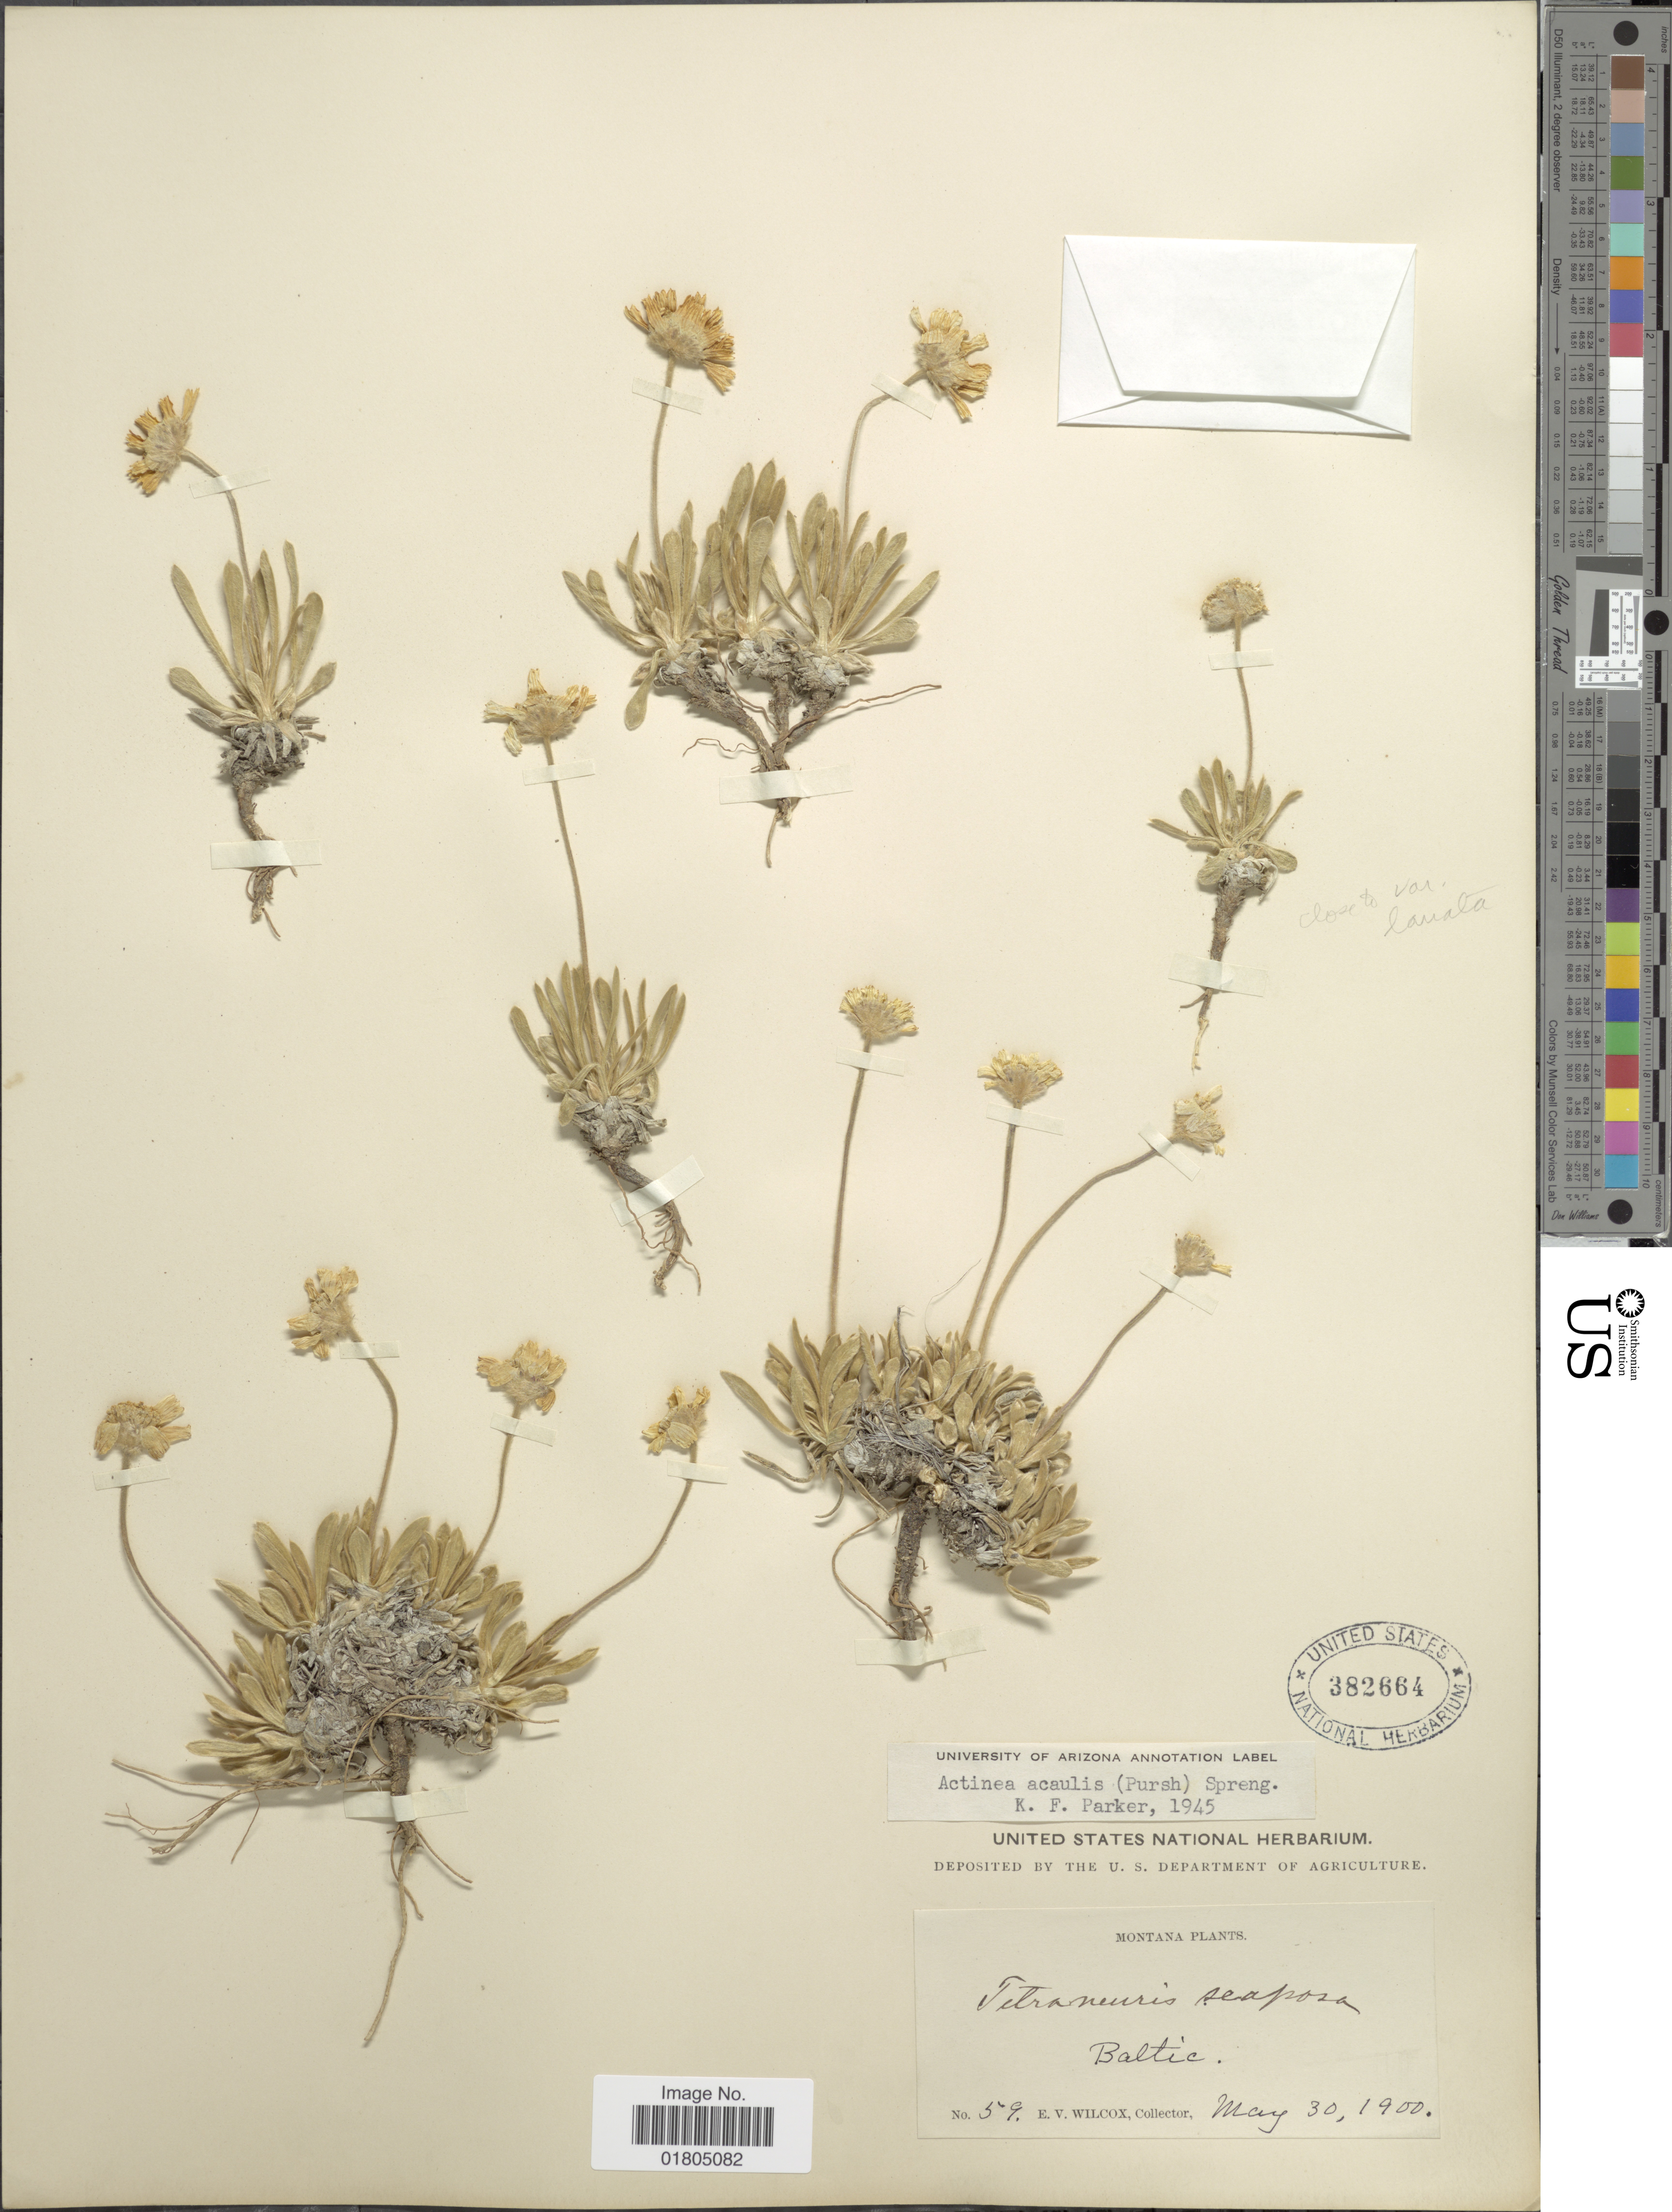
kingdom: Plantae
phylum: Tracheophyta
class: Magnoliopsida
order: Asterales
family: Asteraceae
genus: Actinea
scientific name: Actinea acaulis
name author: (Pursh) Spreng.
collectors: E. V. Wilcox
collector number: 59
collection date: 1900-05-30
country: United States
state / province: Montana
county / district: Glacier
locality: Baltic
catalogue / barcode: US 382664